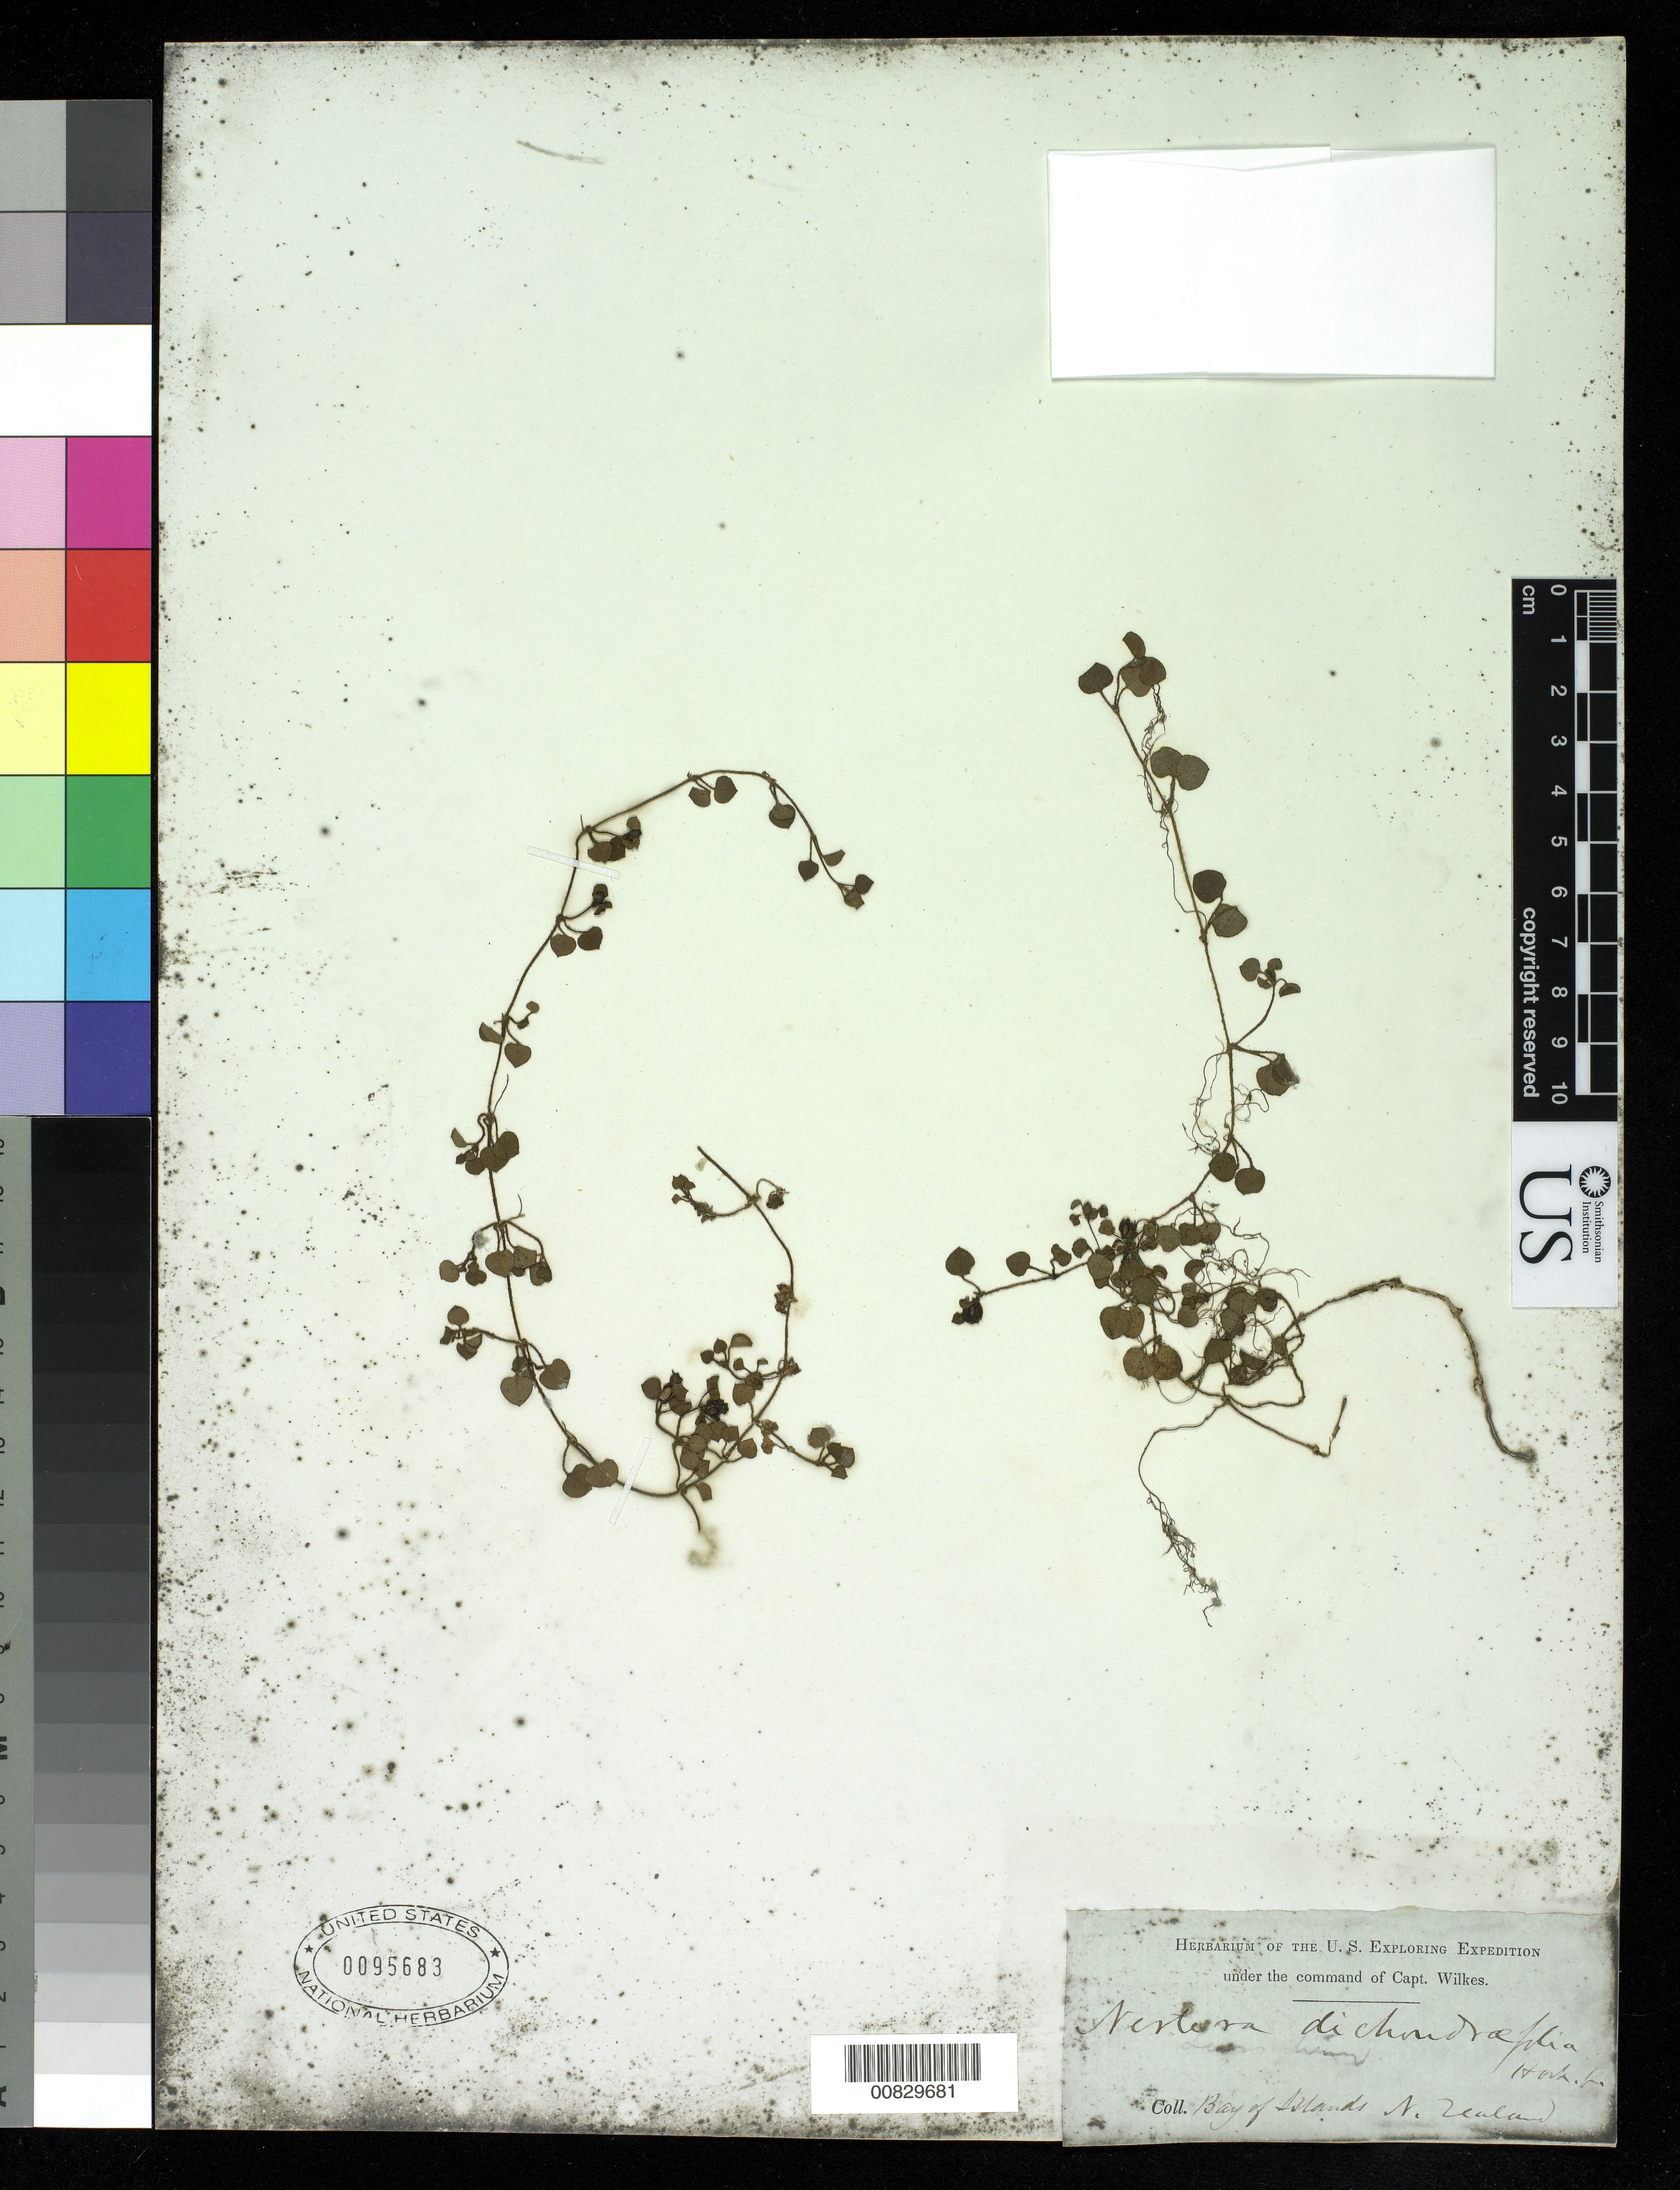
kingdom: Plantae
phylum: Tracheophyta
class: Magnoliopsida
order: Gentianales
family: Rubiaceae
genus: Nertera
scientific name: Nertera dichondrifolia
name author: Hook. f.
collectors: Wilkes Explor. Exped.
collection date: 1838/1842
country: New Zealand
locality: Bay of Islands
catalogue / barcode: US 95683